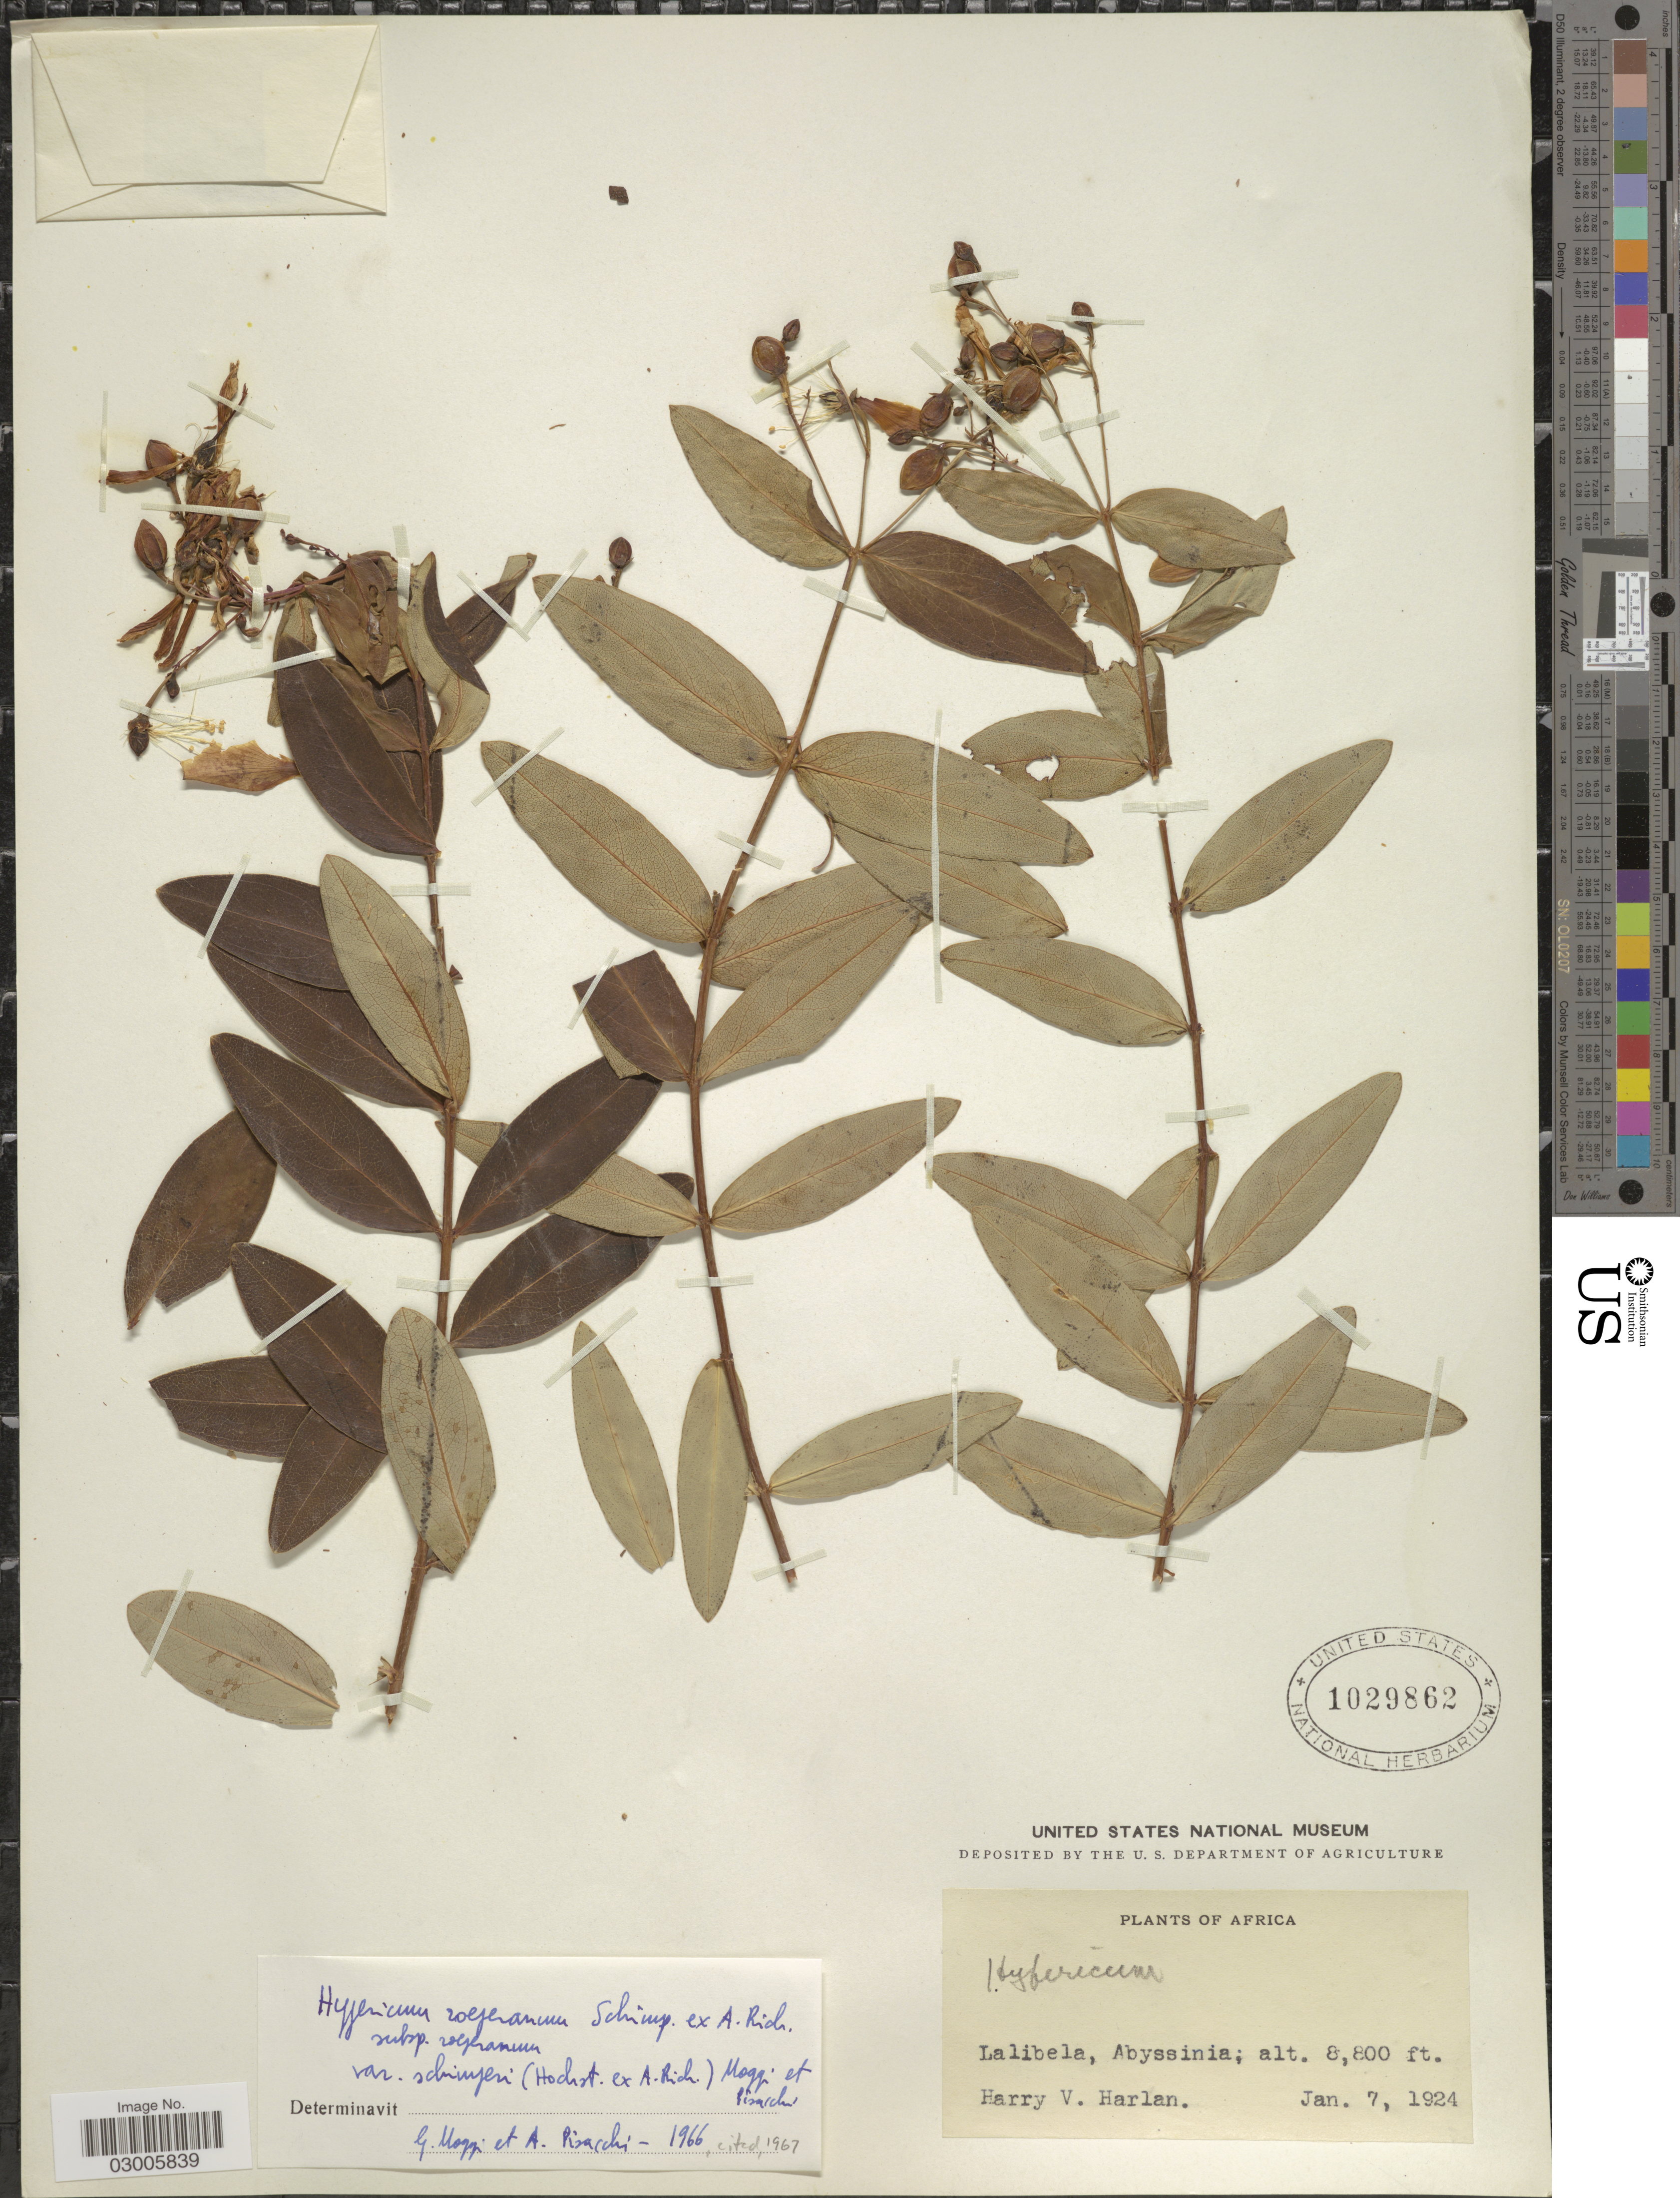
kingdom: Plantae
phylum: Tracheophyta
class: Magnoliopsida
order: Malpighiales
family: Hypericaceae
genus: Hypericum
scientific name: Hypericum roeperianum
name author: G.W. Schimp. ex A. Rich.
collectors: H. York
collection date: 1924-01-07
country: Eritrea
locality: Lalibela, Abyssinia.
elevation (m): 2682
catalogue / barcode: US 1029862